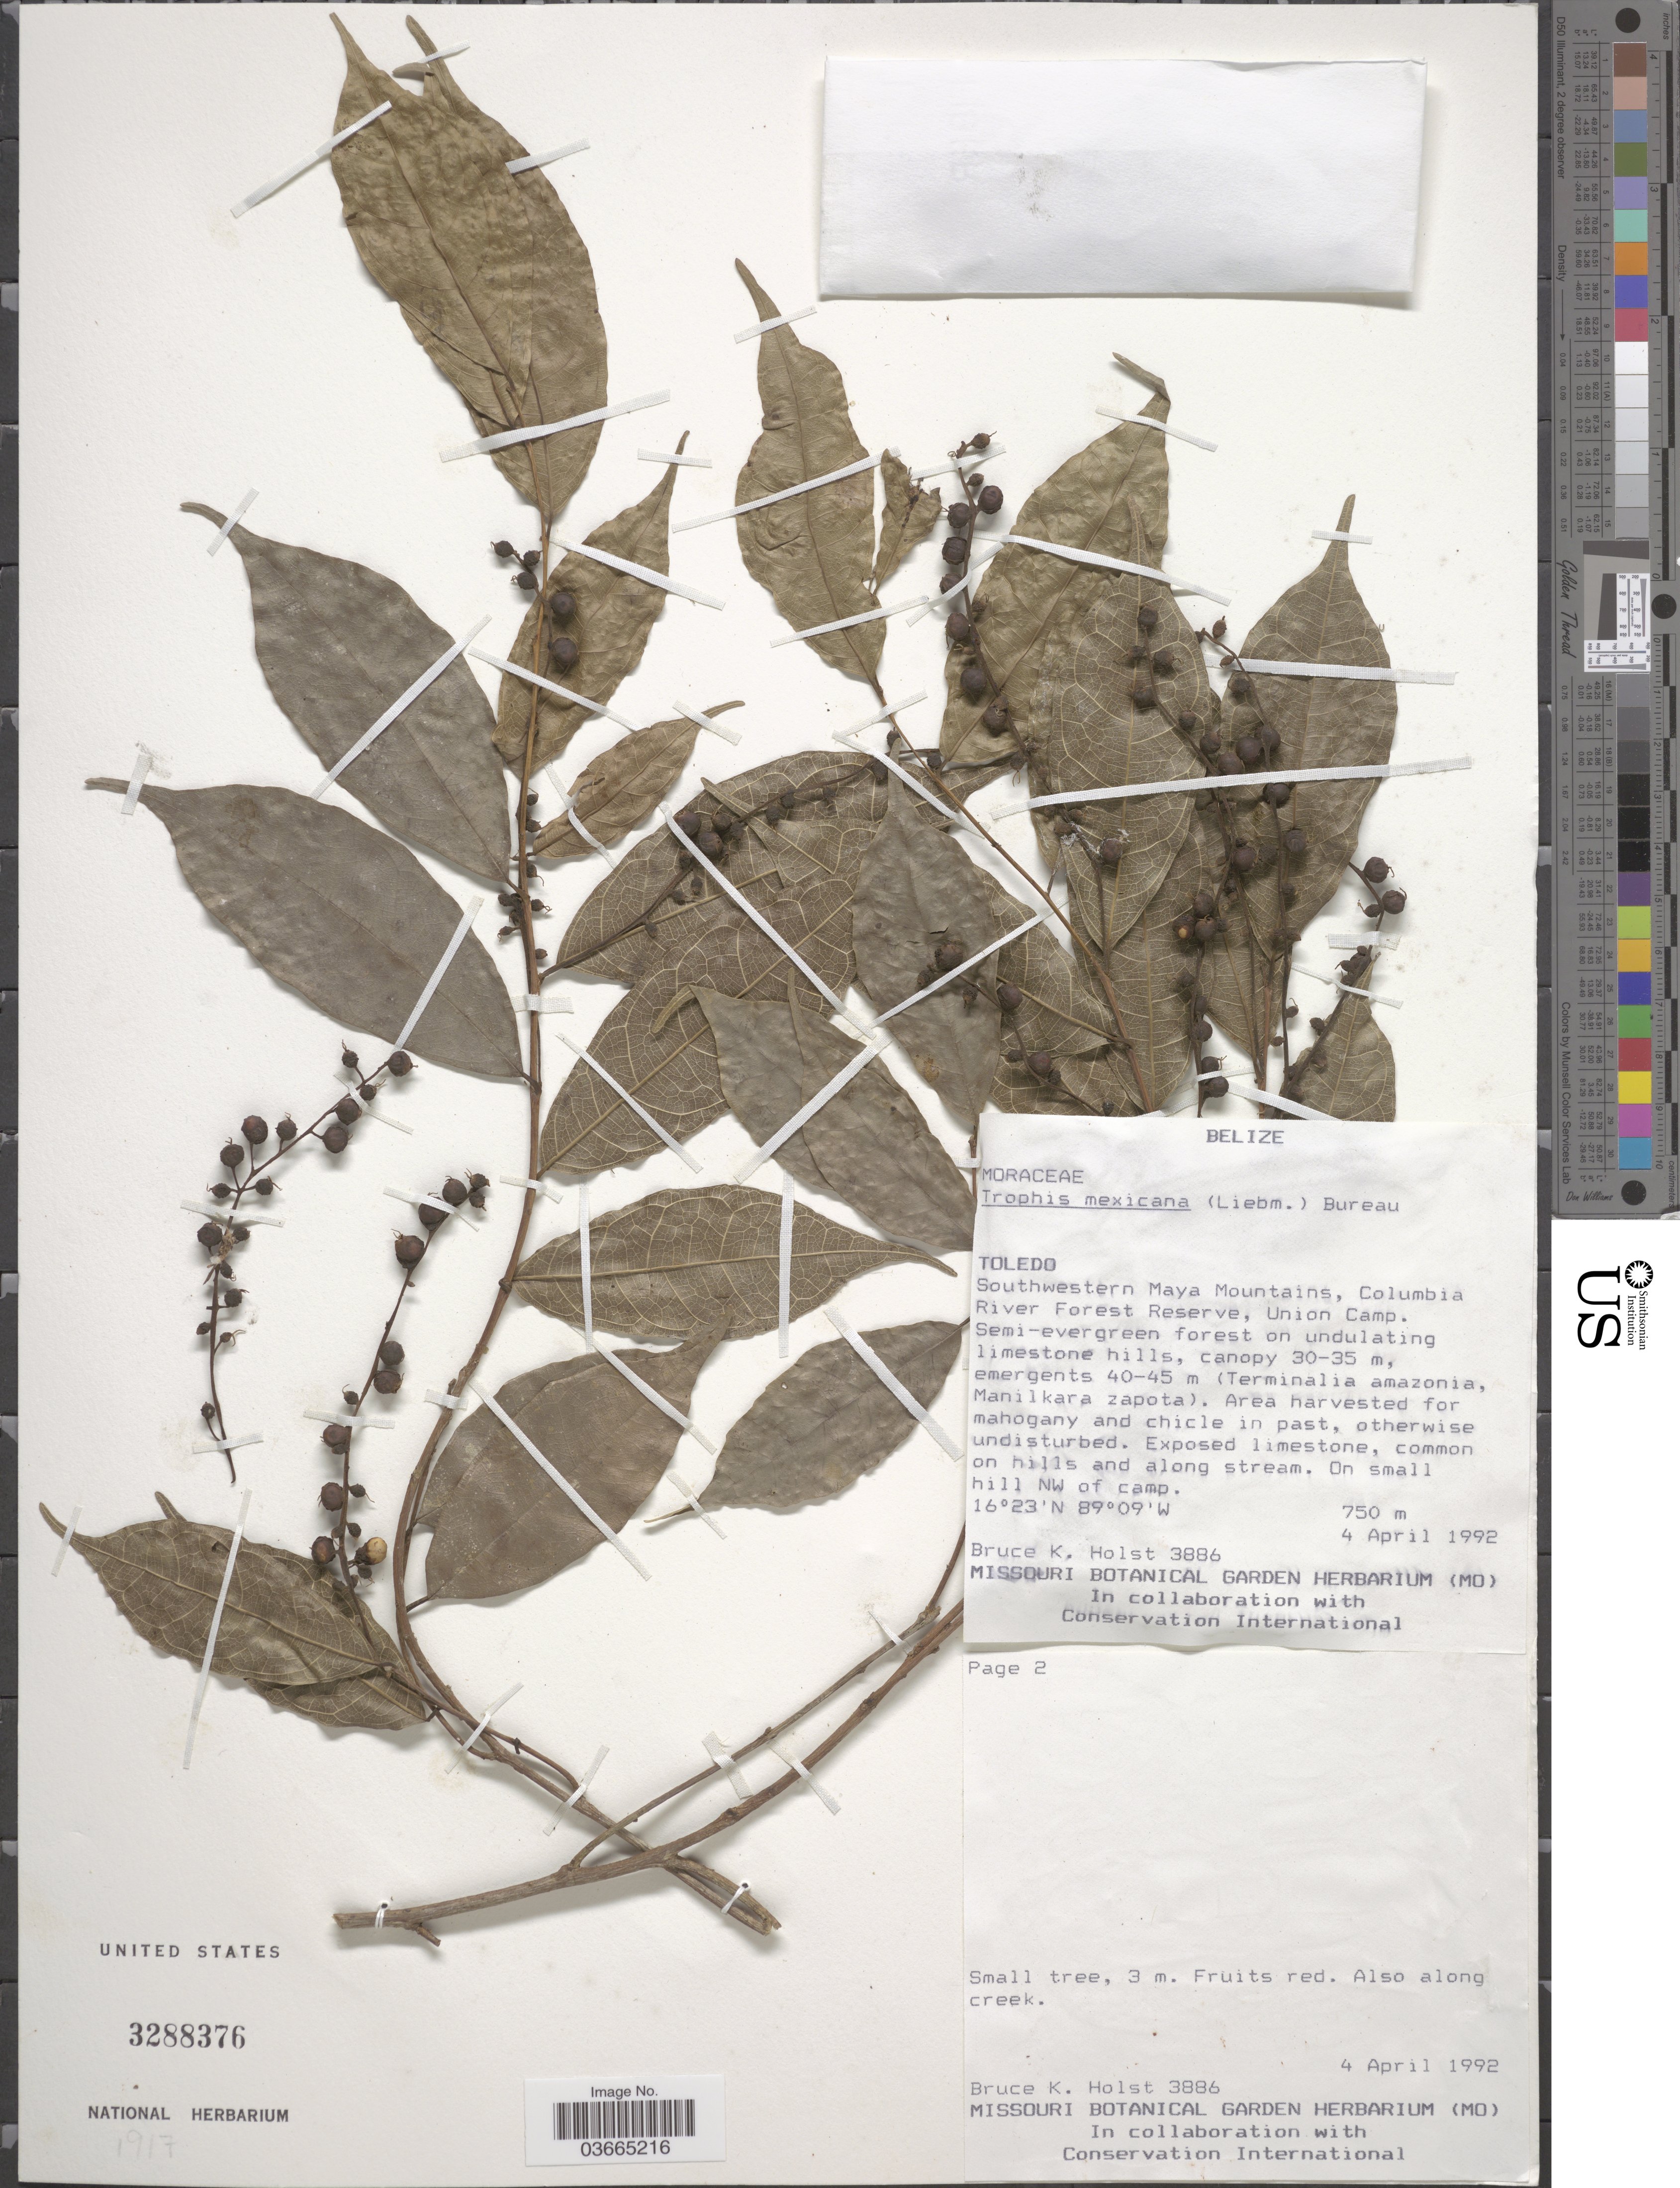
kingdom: Plantae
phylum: Tracheophyta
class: Magnoliopsida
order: Rosales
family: Moraceae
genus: Trophis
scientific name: Trophis mexicana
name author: (Liebm.) Bureau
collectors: B. Holst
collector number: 3886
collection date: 1992-04-04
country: Belize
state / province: Toledo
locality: Southwestern Maya Mountains, Columbia River Forest Reserve, Union Camp. (Terminalia amazonia, Manilkara zapota). On small hill NW of camp.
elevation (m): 750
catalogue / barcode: US 3288376